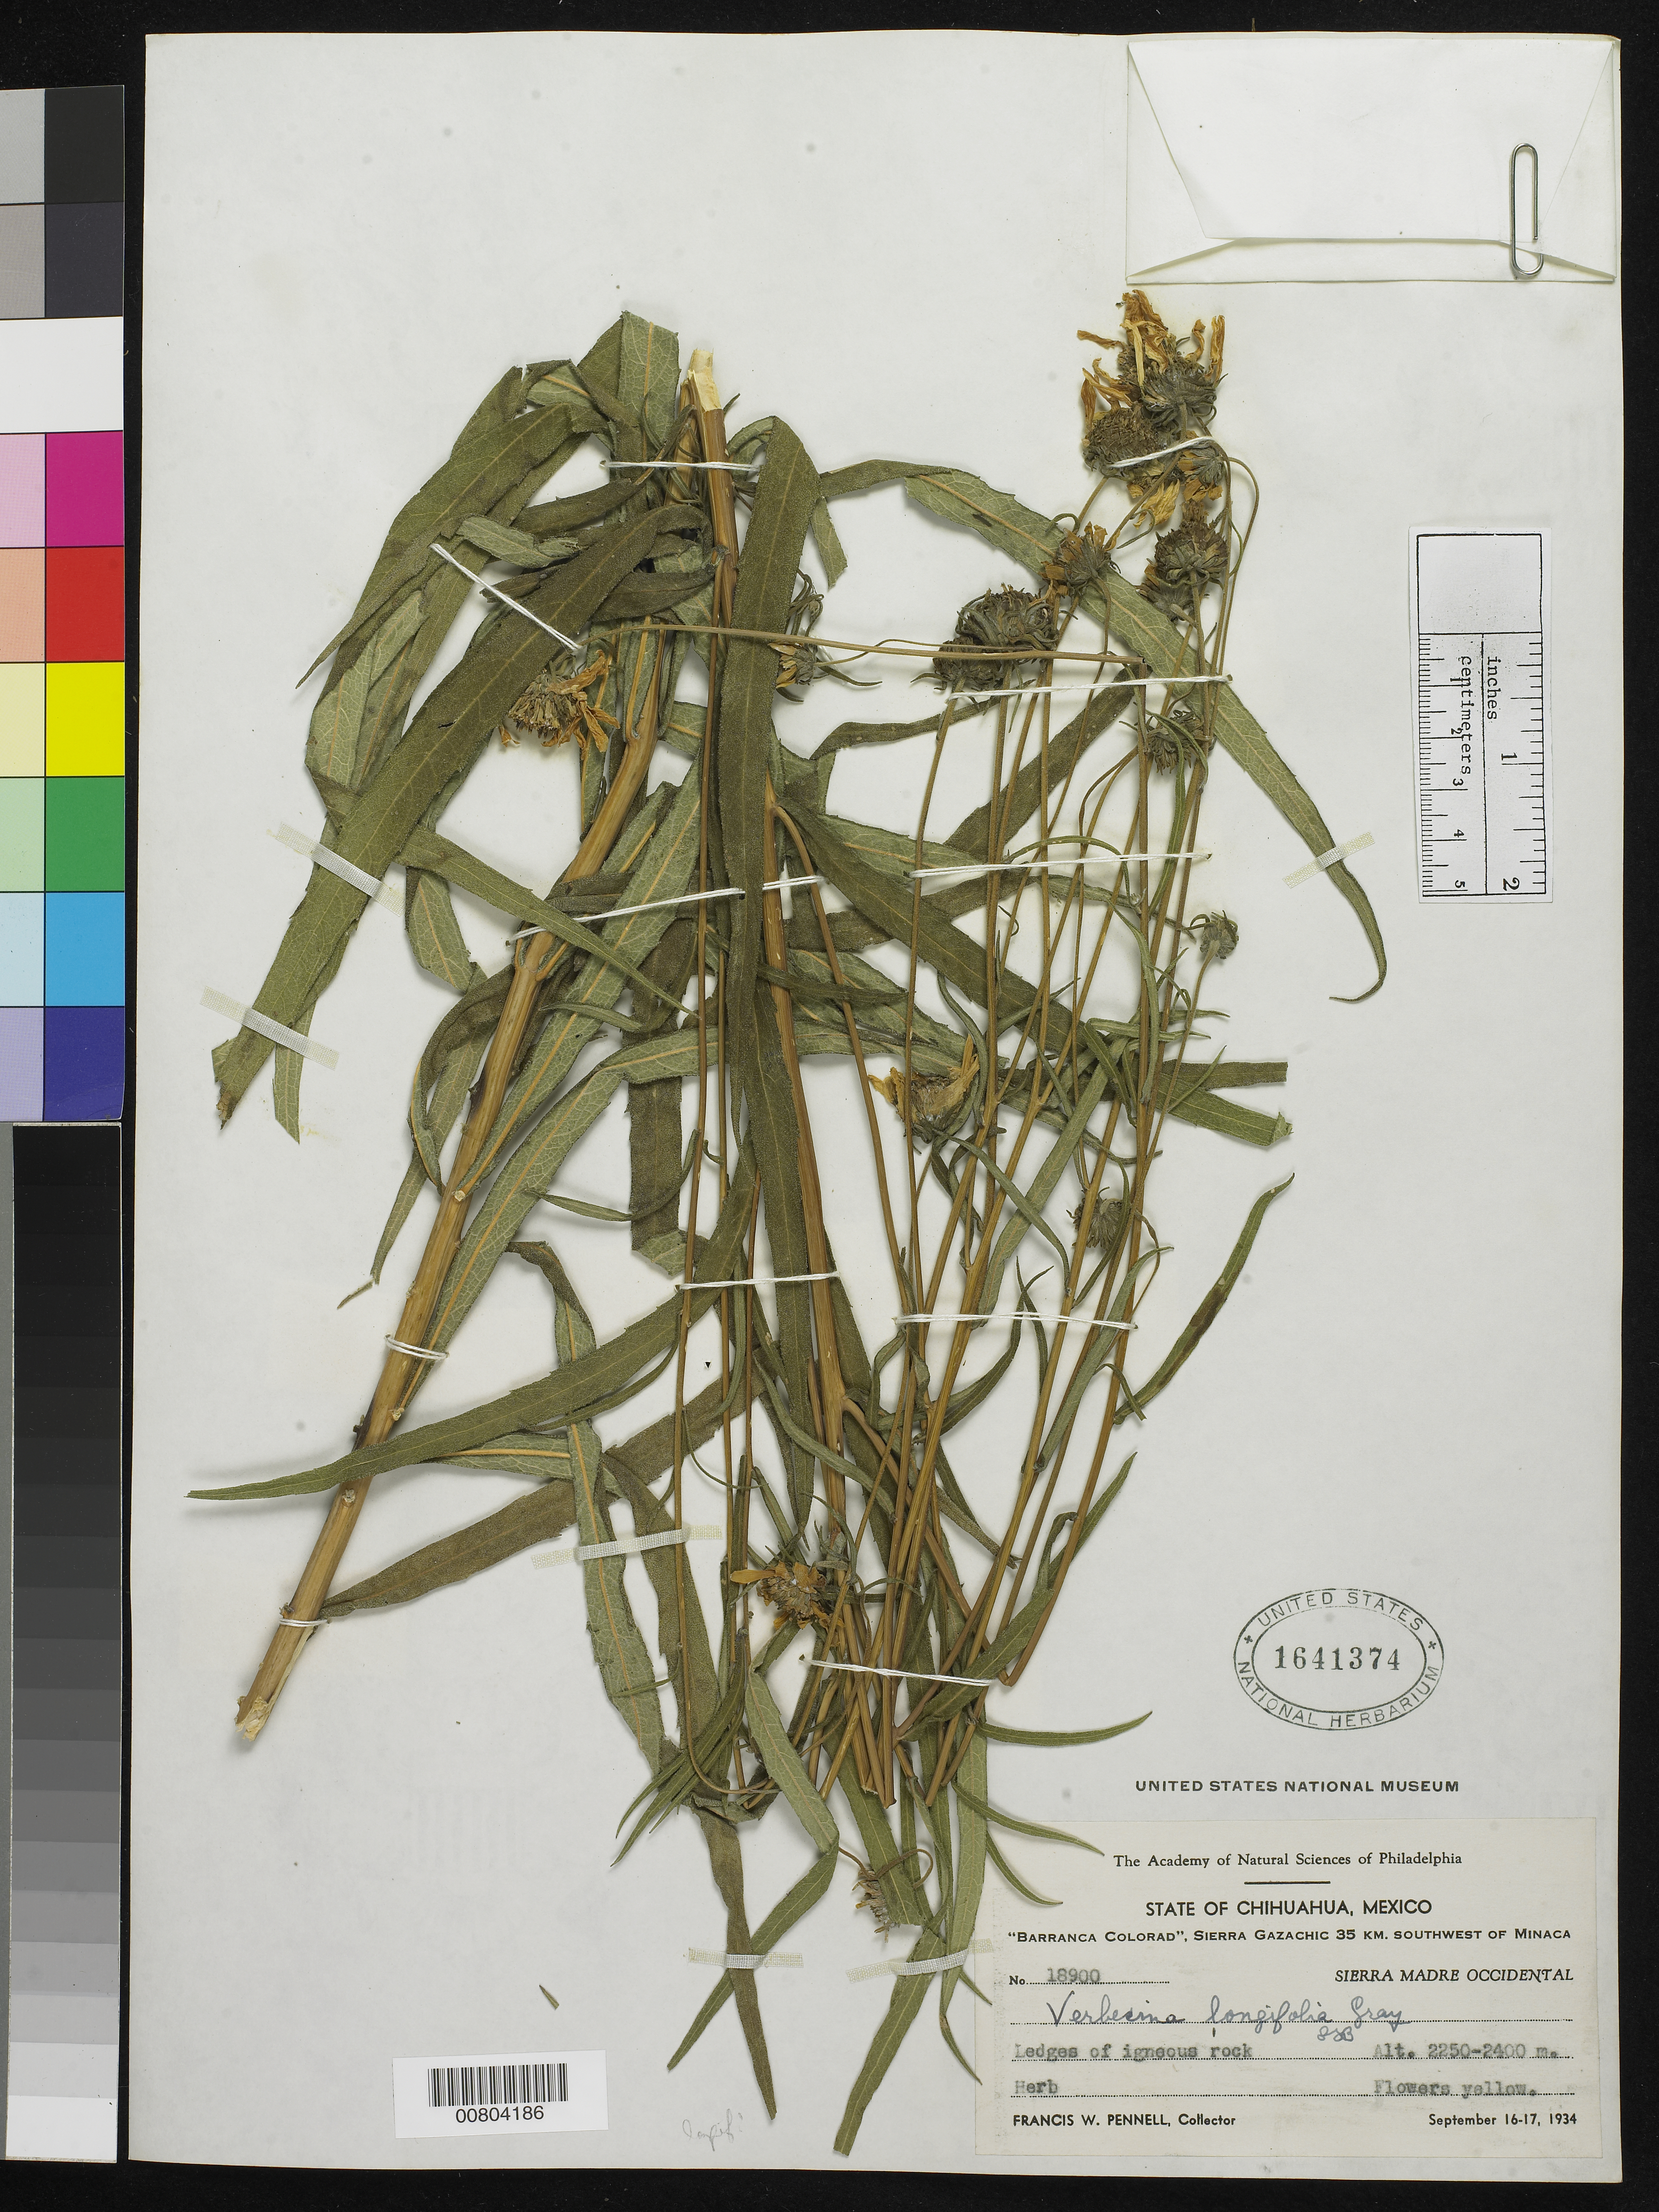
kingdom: Plantae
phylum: Tracheophyta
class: Magnoliopsida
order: Asterales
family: Asteraceae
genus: Verbesina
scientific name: Verbesina longifolia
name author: A. Gray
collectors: F. W. Pennell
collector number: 18900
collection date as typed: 16 Sep 1934 to 17 Sep 1934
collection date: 1934-09-16/1934-09-17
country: Mexico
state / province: Chihuahua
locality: Barranca Colorad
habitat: Ledges of igneous rock.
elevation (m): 2400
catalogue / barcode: US 1641374